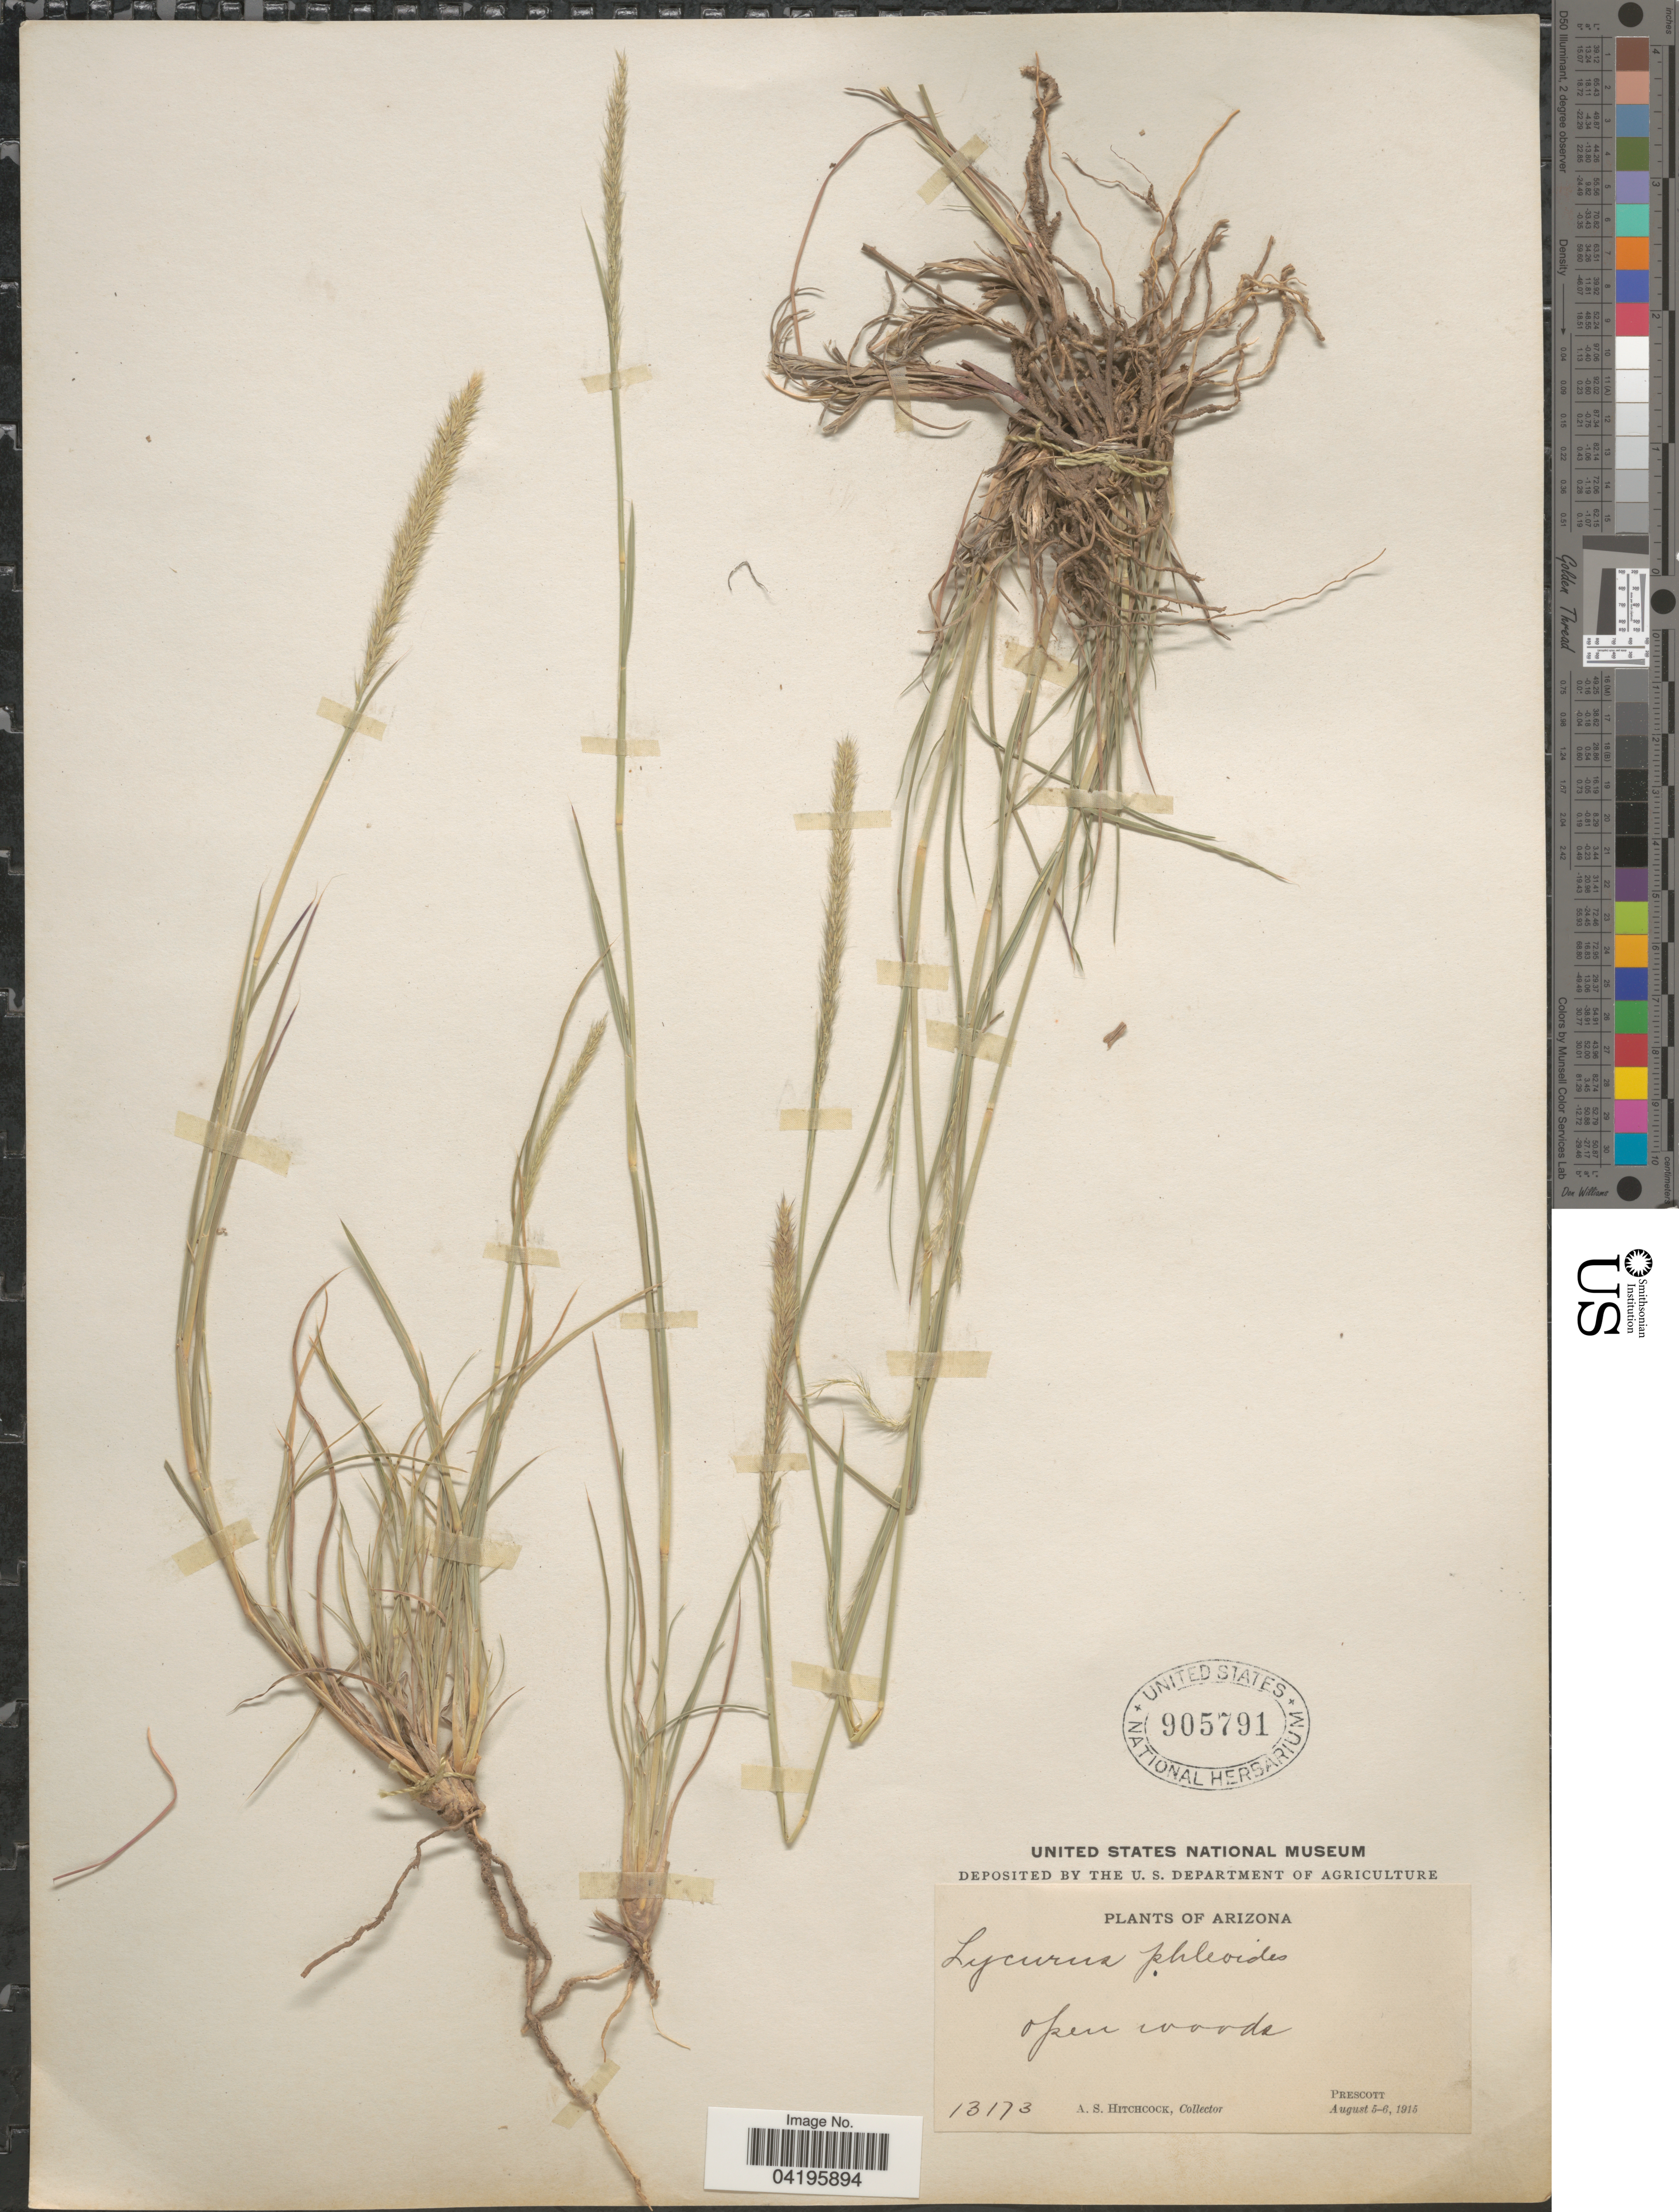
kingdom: Plantae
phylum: Tracheophyta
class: Liliopsida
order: Poales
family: Poaceae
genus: Muhlenbergia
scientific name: Muhlenbergia phleoides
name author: (Kunth) Columbus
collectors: A. S. Hitchcock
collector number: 13173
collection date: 1915-08-05/1915-08-06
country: United States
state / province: Arizona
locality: Open woods. Prescott.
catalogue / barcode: US 905791